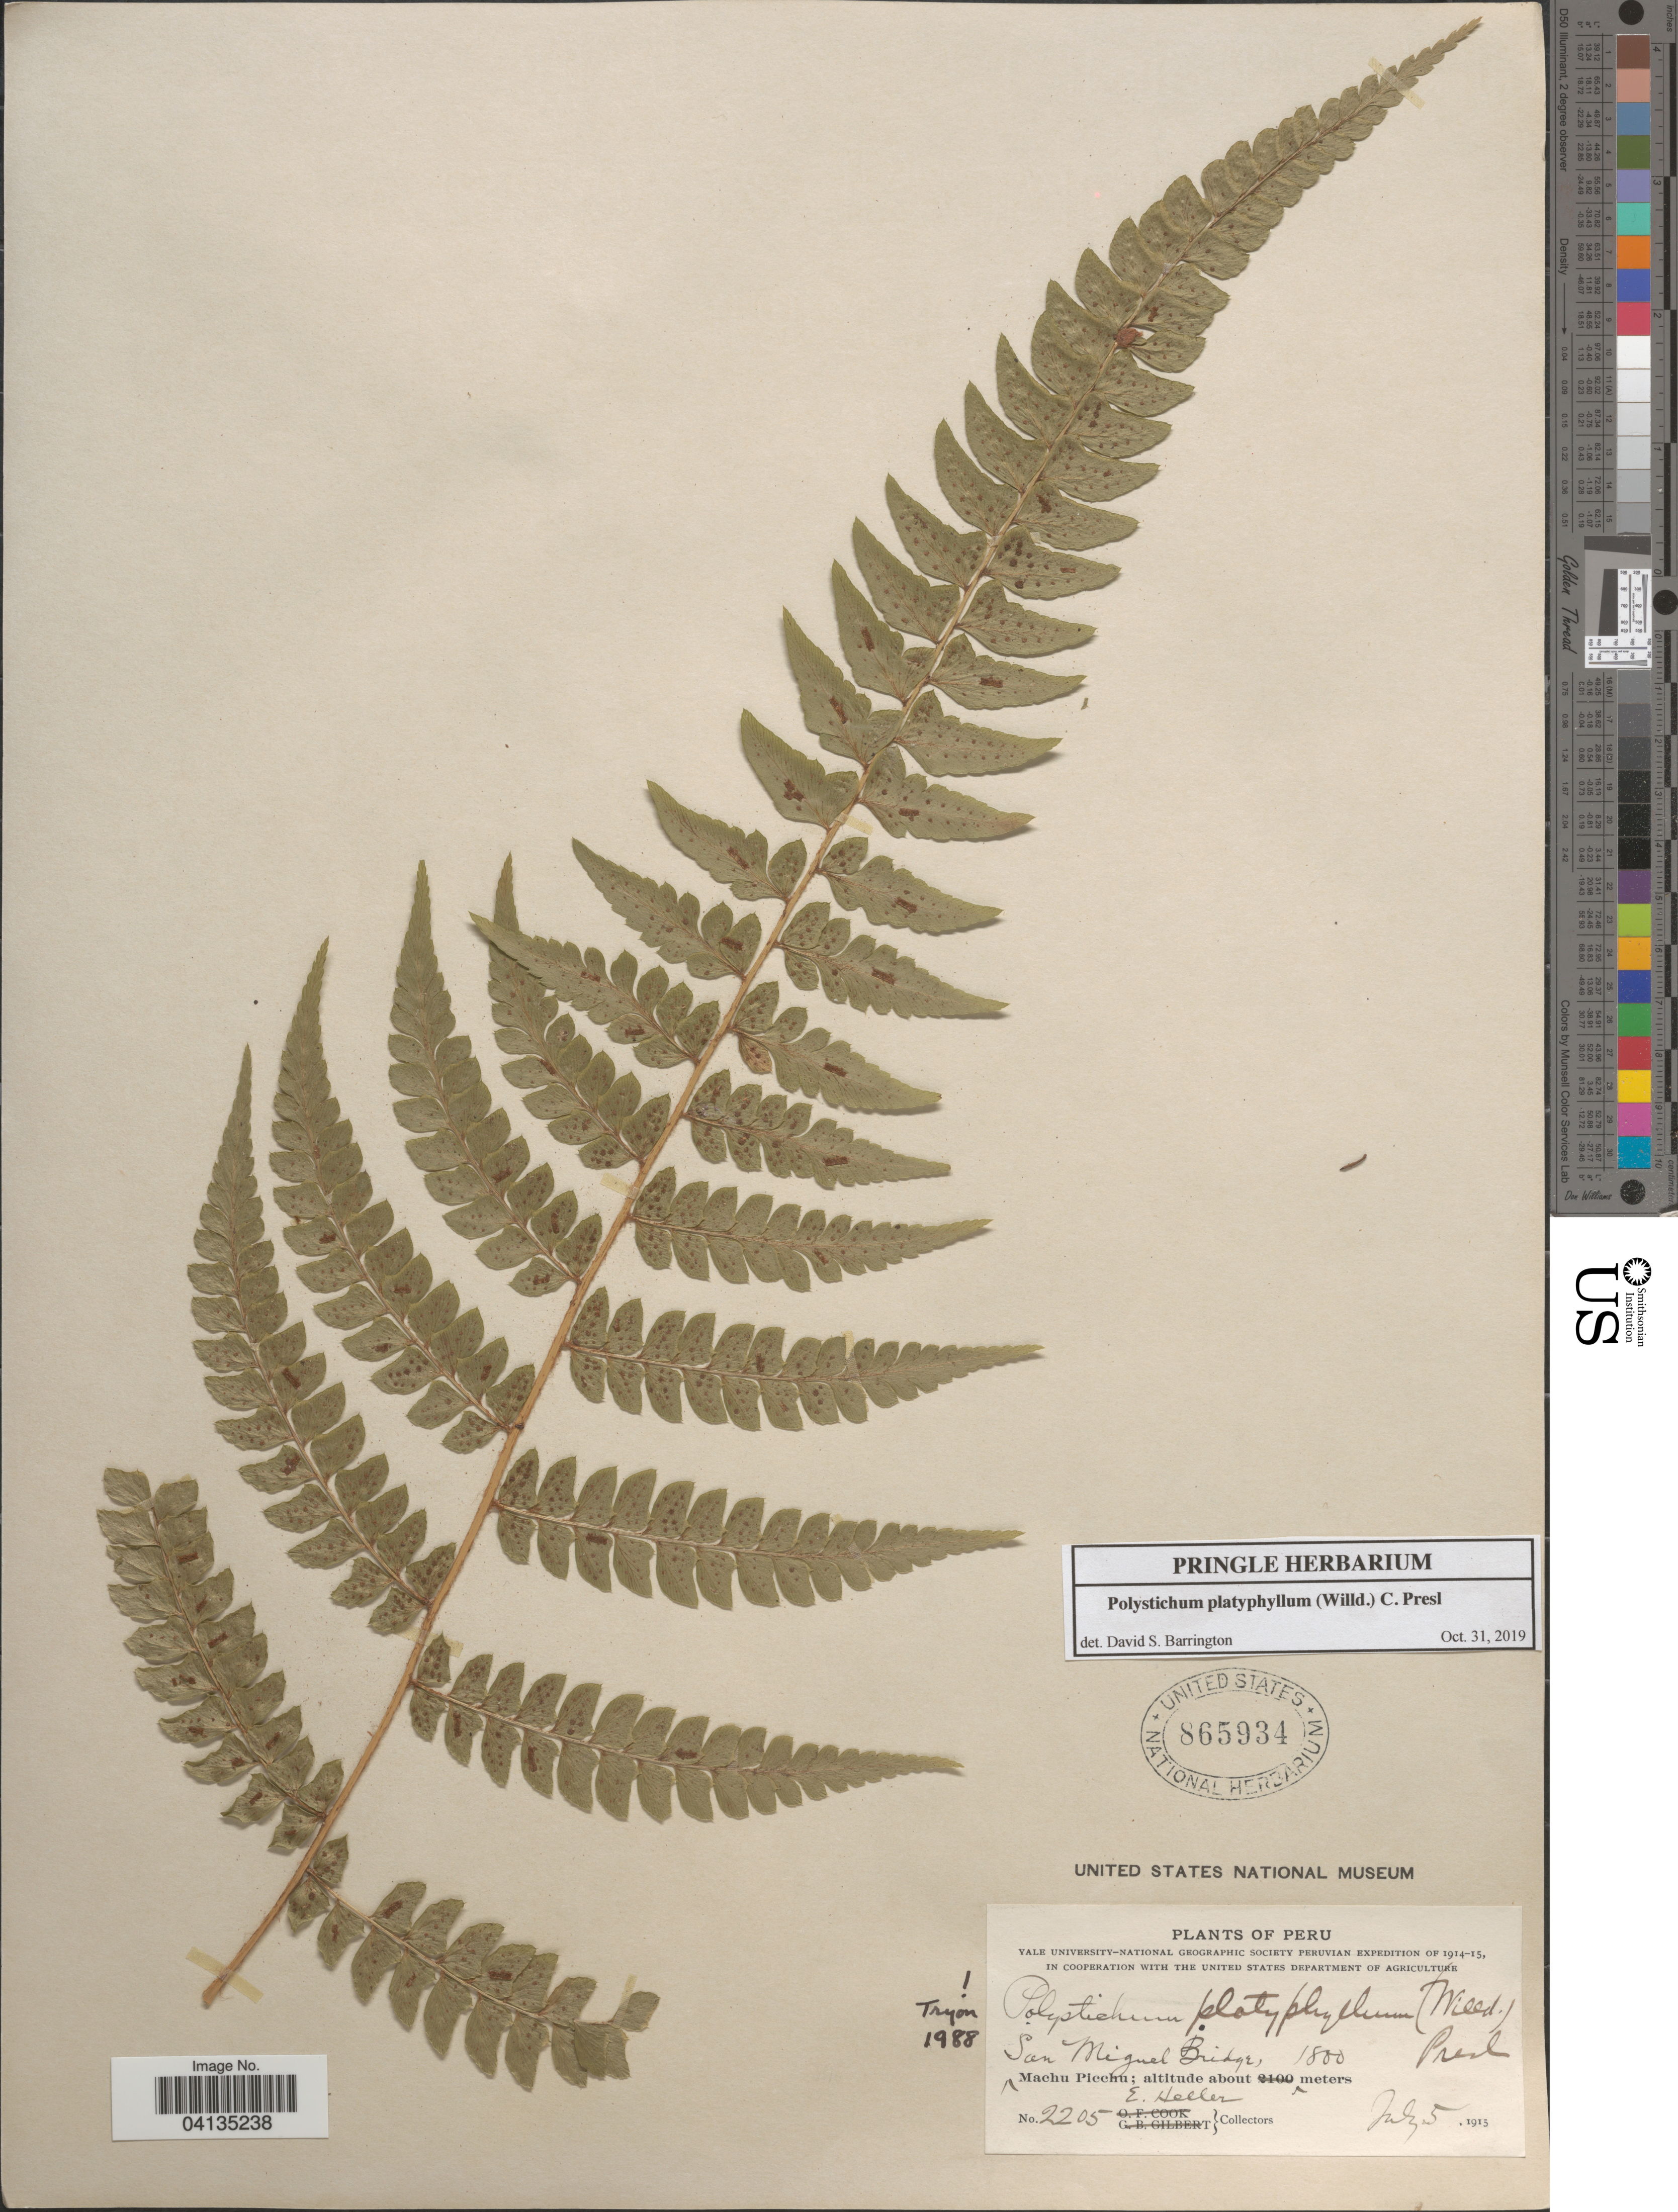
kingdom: Plantae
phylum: Tracheophyta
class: Polypodiopsida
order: Polypodiales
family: Dryopteridaceae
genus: Polystichum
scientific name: Polystichum platyphyllum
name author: (Willd.) C. Presl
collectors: E. Heller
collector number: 2205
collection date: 1915-07-05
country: Peru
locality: Yale University-National Geographic Society Peruvian Expedition of 1914-15. San Miguel Bridge, Machu Picchu.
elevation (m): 1800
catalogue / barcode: US 865934